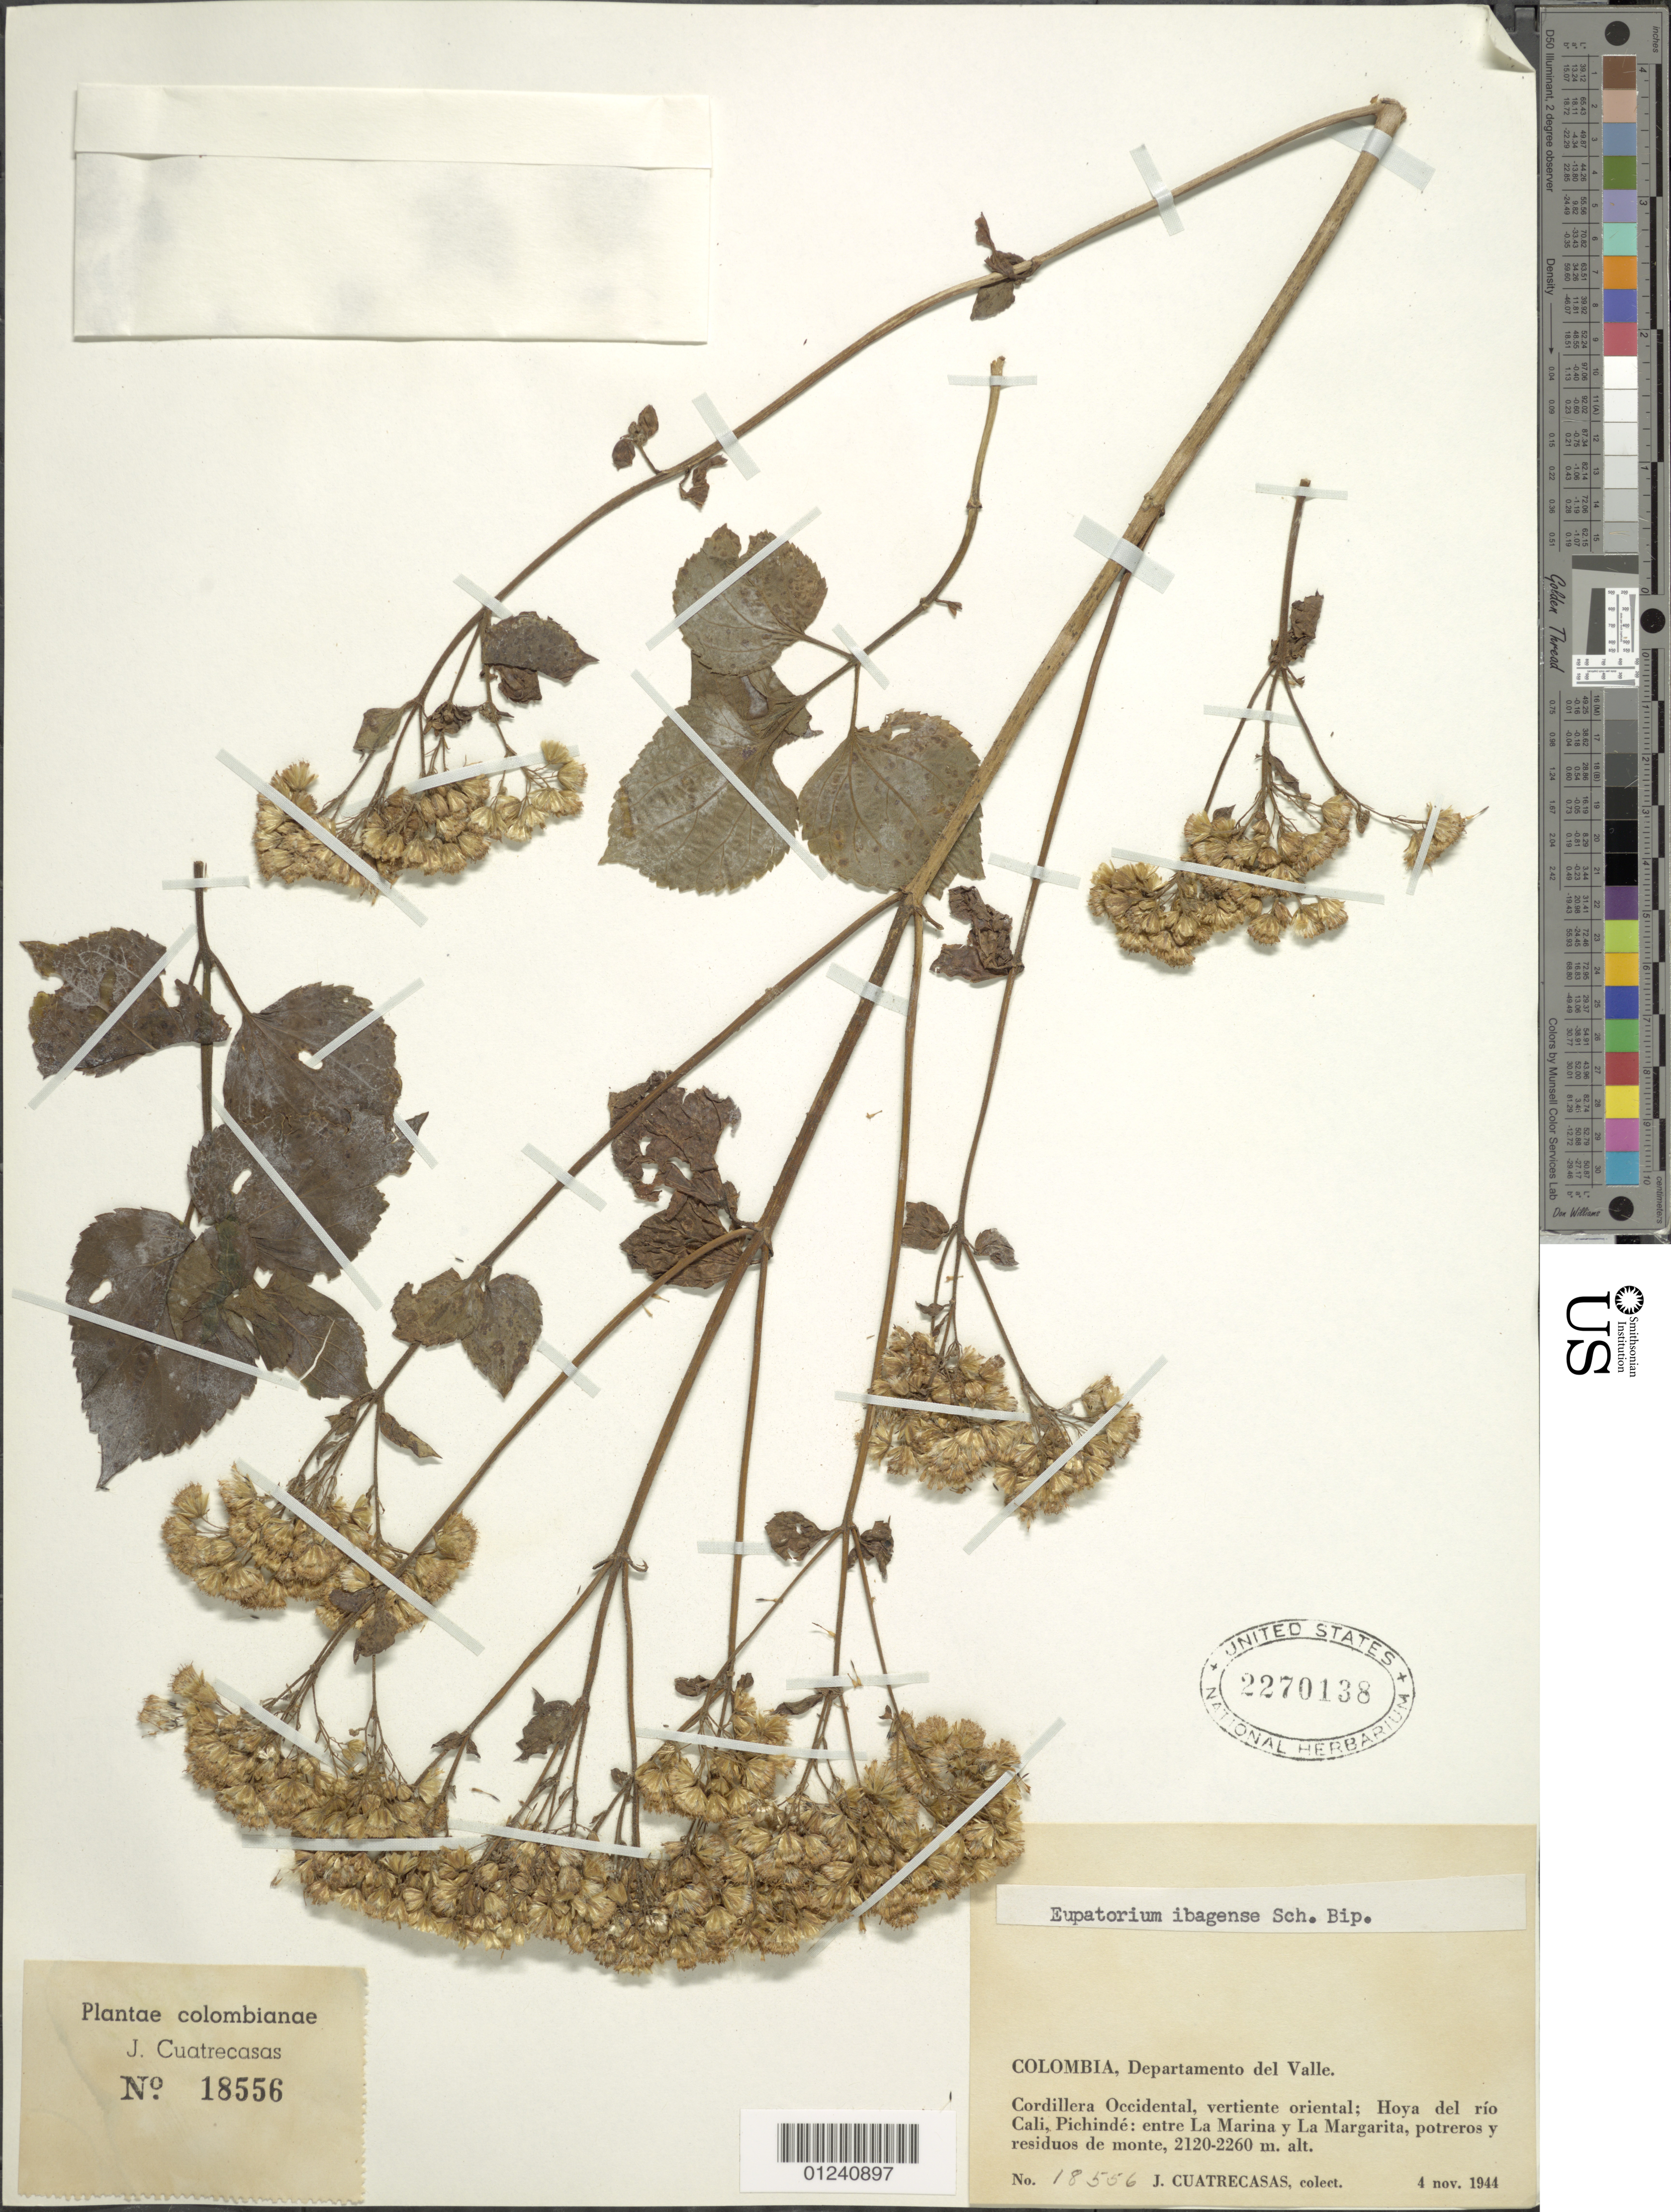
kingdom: Plantae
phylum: Tracheophyta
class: Magnoliopsida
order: Asterales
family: Asteraceae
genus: Ageratina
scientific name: Ageratina sodiroi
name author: (Hieron.) R.M. King & H. Rob.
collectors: J. Cuatrecasas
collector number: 18556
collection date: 1944-11-04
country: Colombia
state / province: Valle del Cauca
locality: Cordillera Occidental, vertiente oriental; Hoya del rio Cali, Pichinde: entre La Marina y La Margarita.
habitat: potreros y residuos de monte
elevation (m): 2120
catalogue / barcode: US 2270138